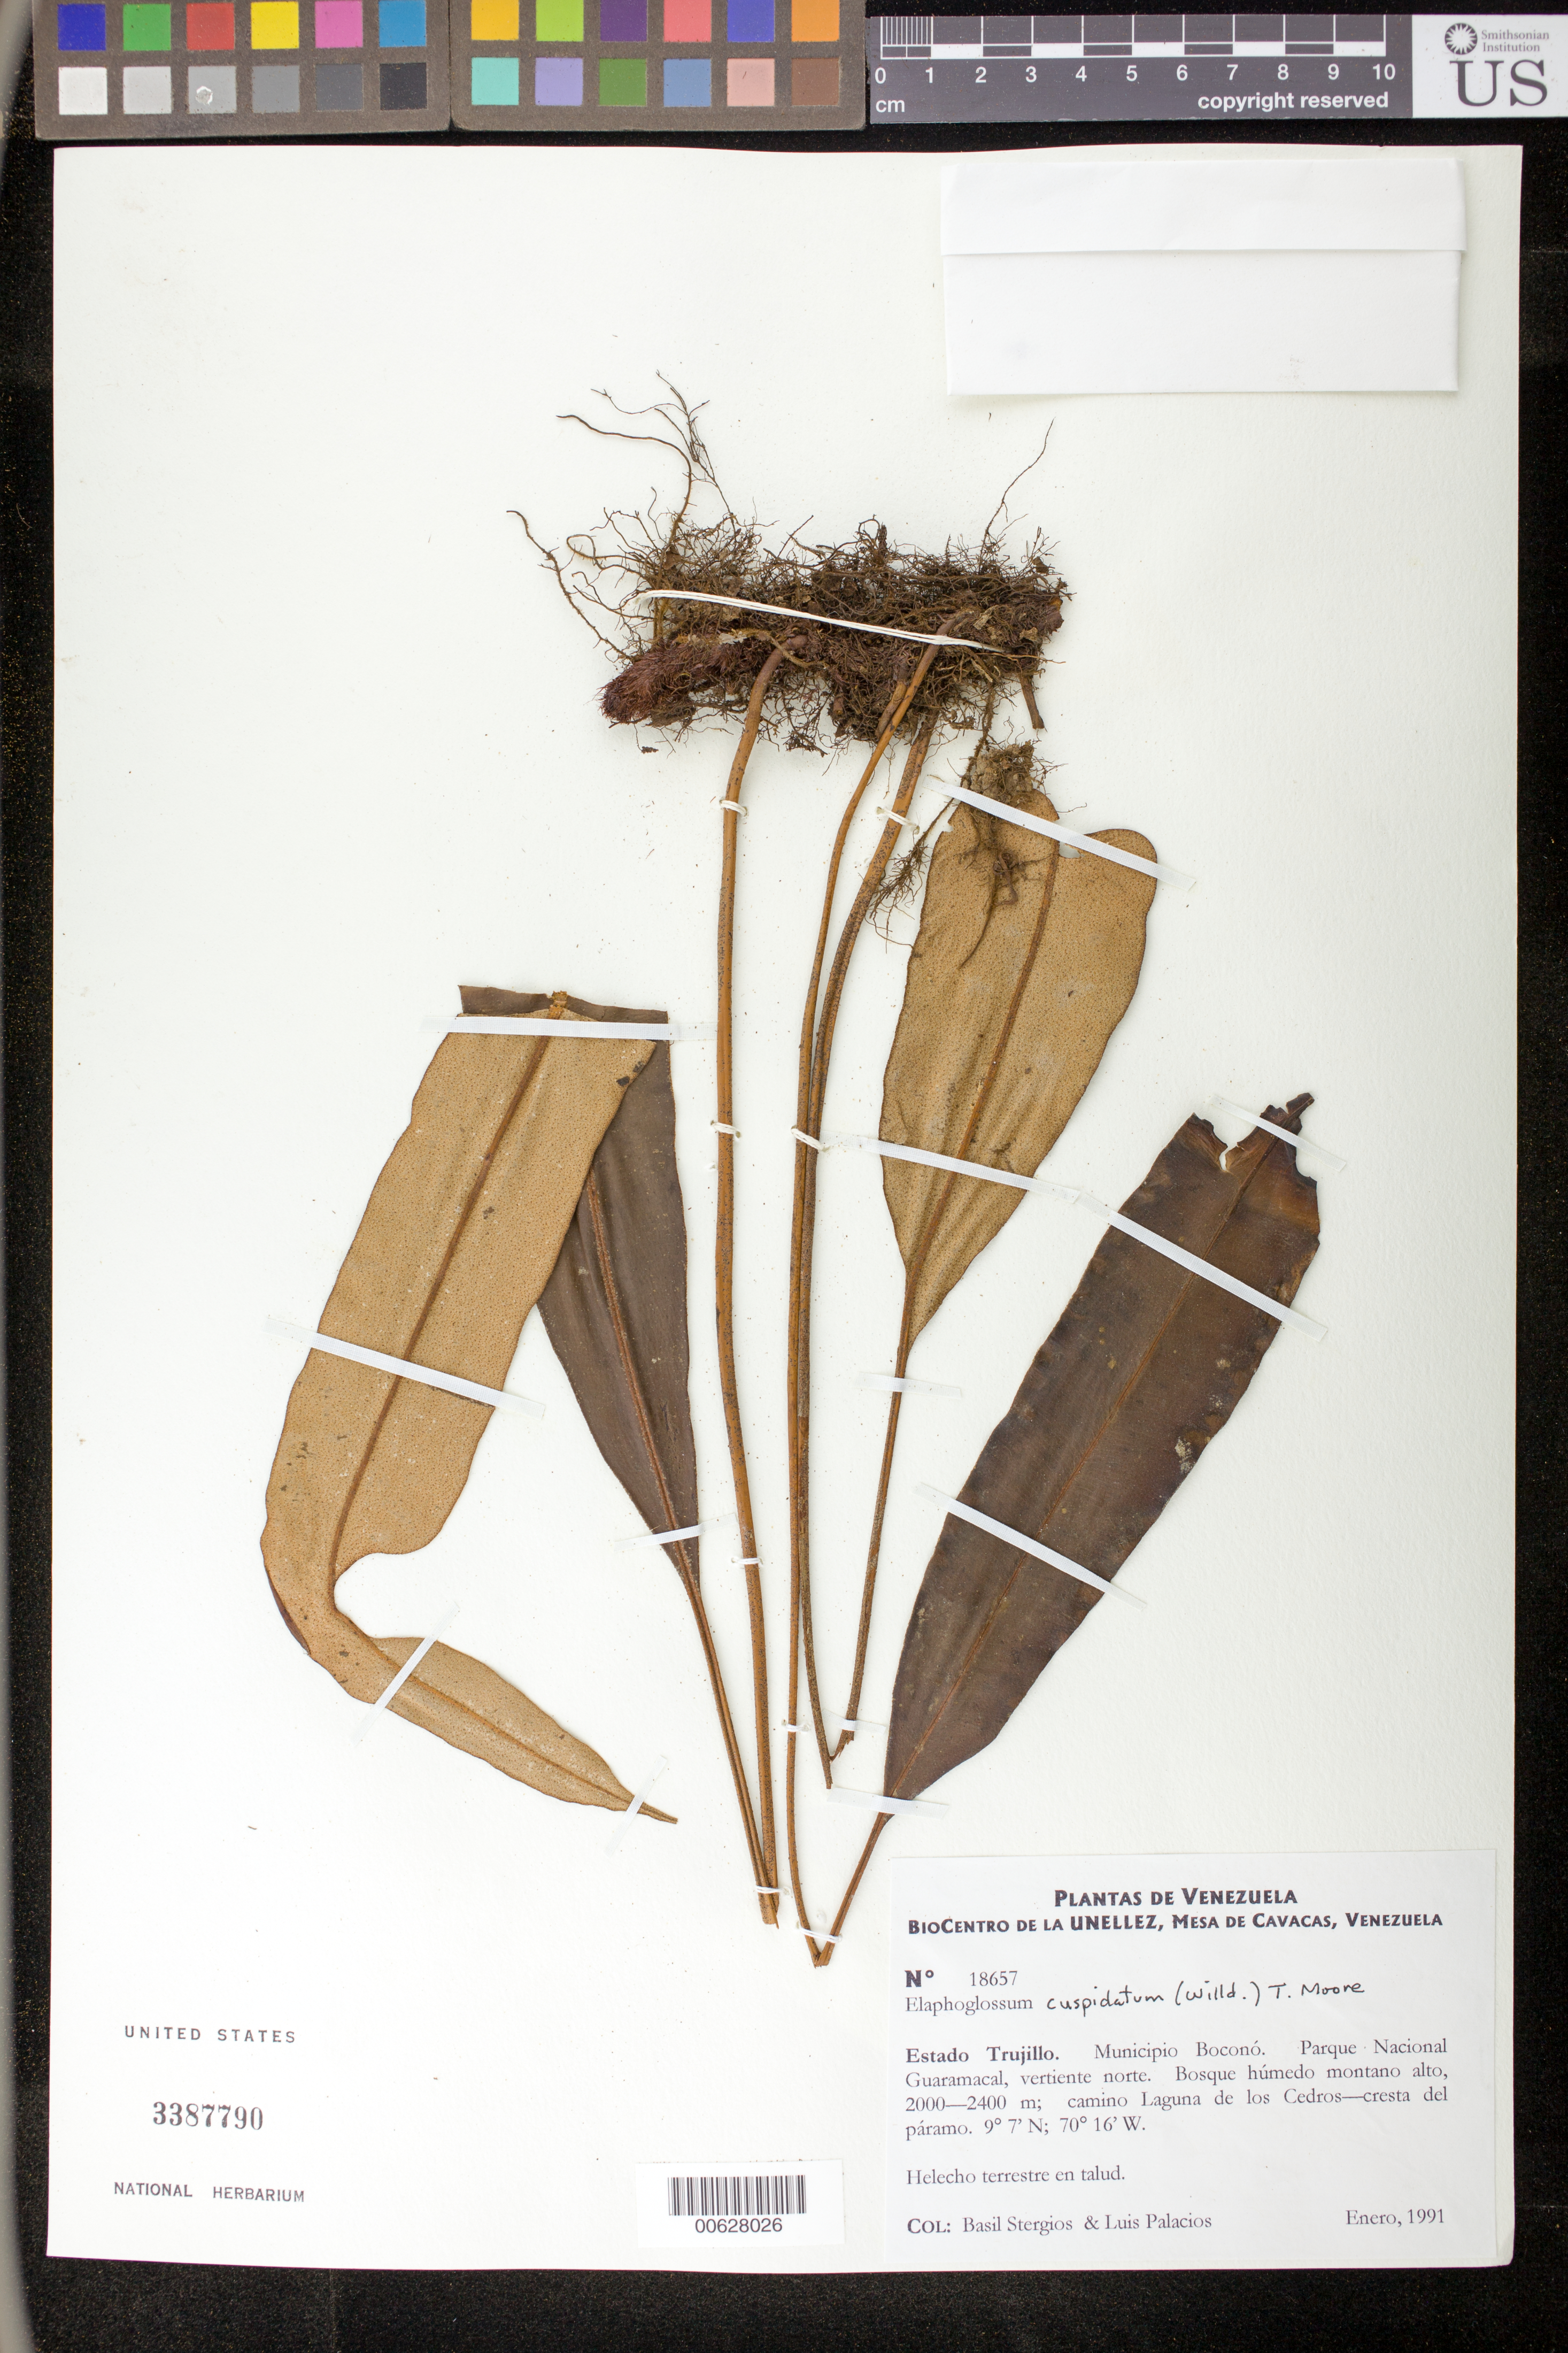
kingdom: Plantae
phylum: Tracheophyta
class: Polypodiopsida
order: Polypodiales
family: Dryopteridaceae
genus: Elaphoglossum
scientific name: Elaphoglossum cuspidatum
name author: (Willd.) T. Moore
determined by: Smith, Alan R., (UC)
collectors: B. G. Stergios & L. Palacios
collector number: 18657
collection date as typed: Jan 1991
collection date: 1991-01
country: Venezuela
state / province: Trujillo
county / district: Boconó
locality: Parque Nacional Guaramacal, vertiente N, camino laguna de los Cedros-cresta del páramo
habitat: Bosque húmedo montano alto.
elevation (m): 2000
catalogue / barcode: US 3387790